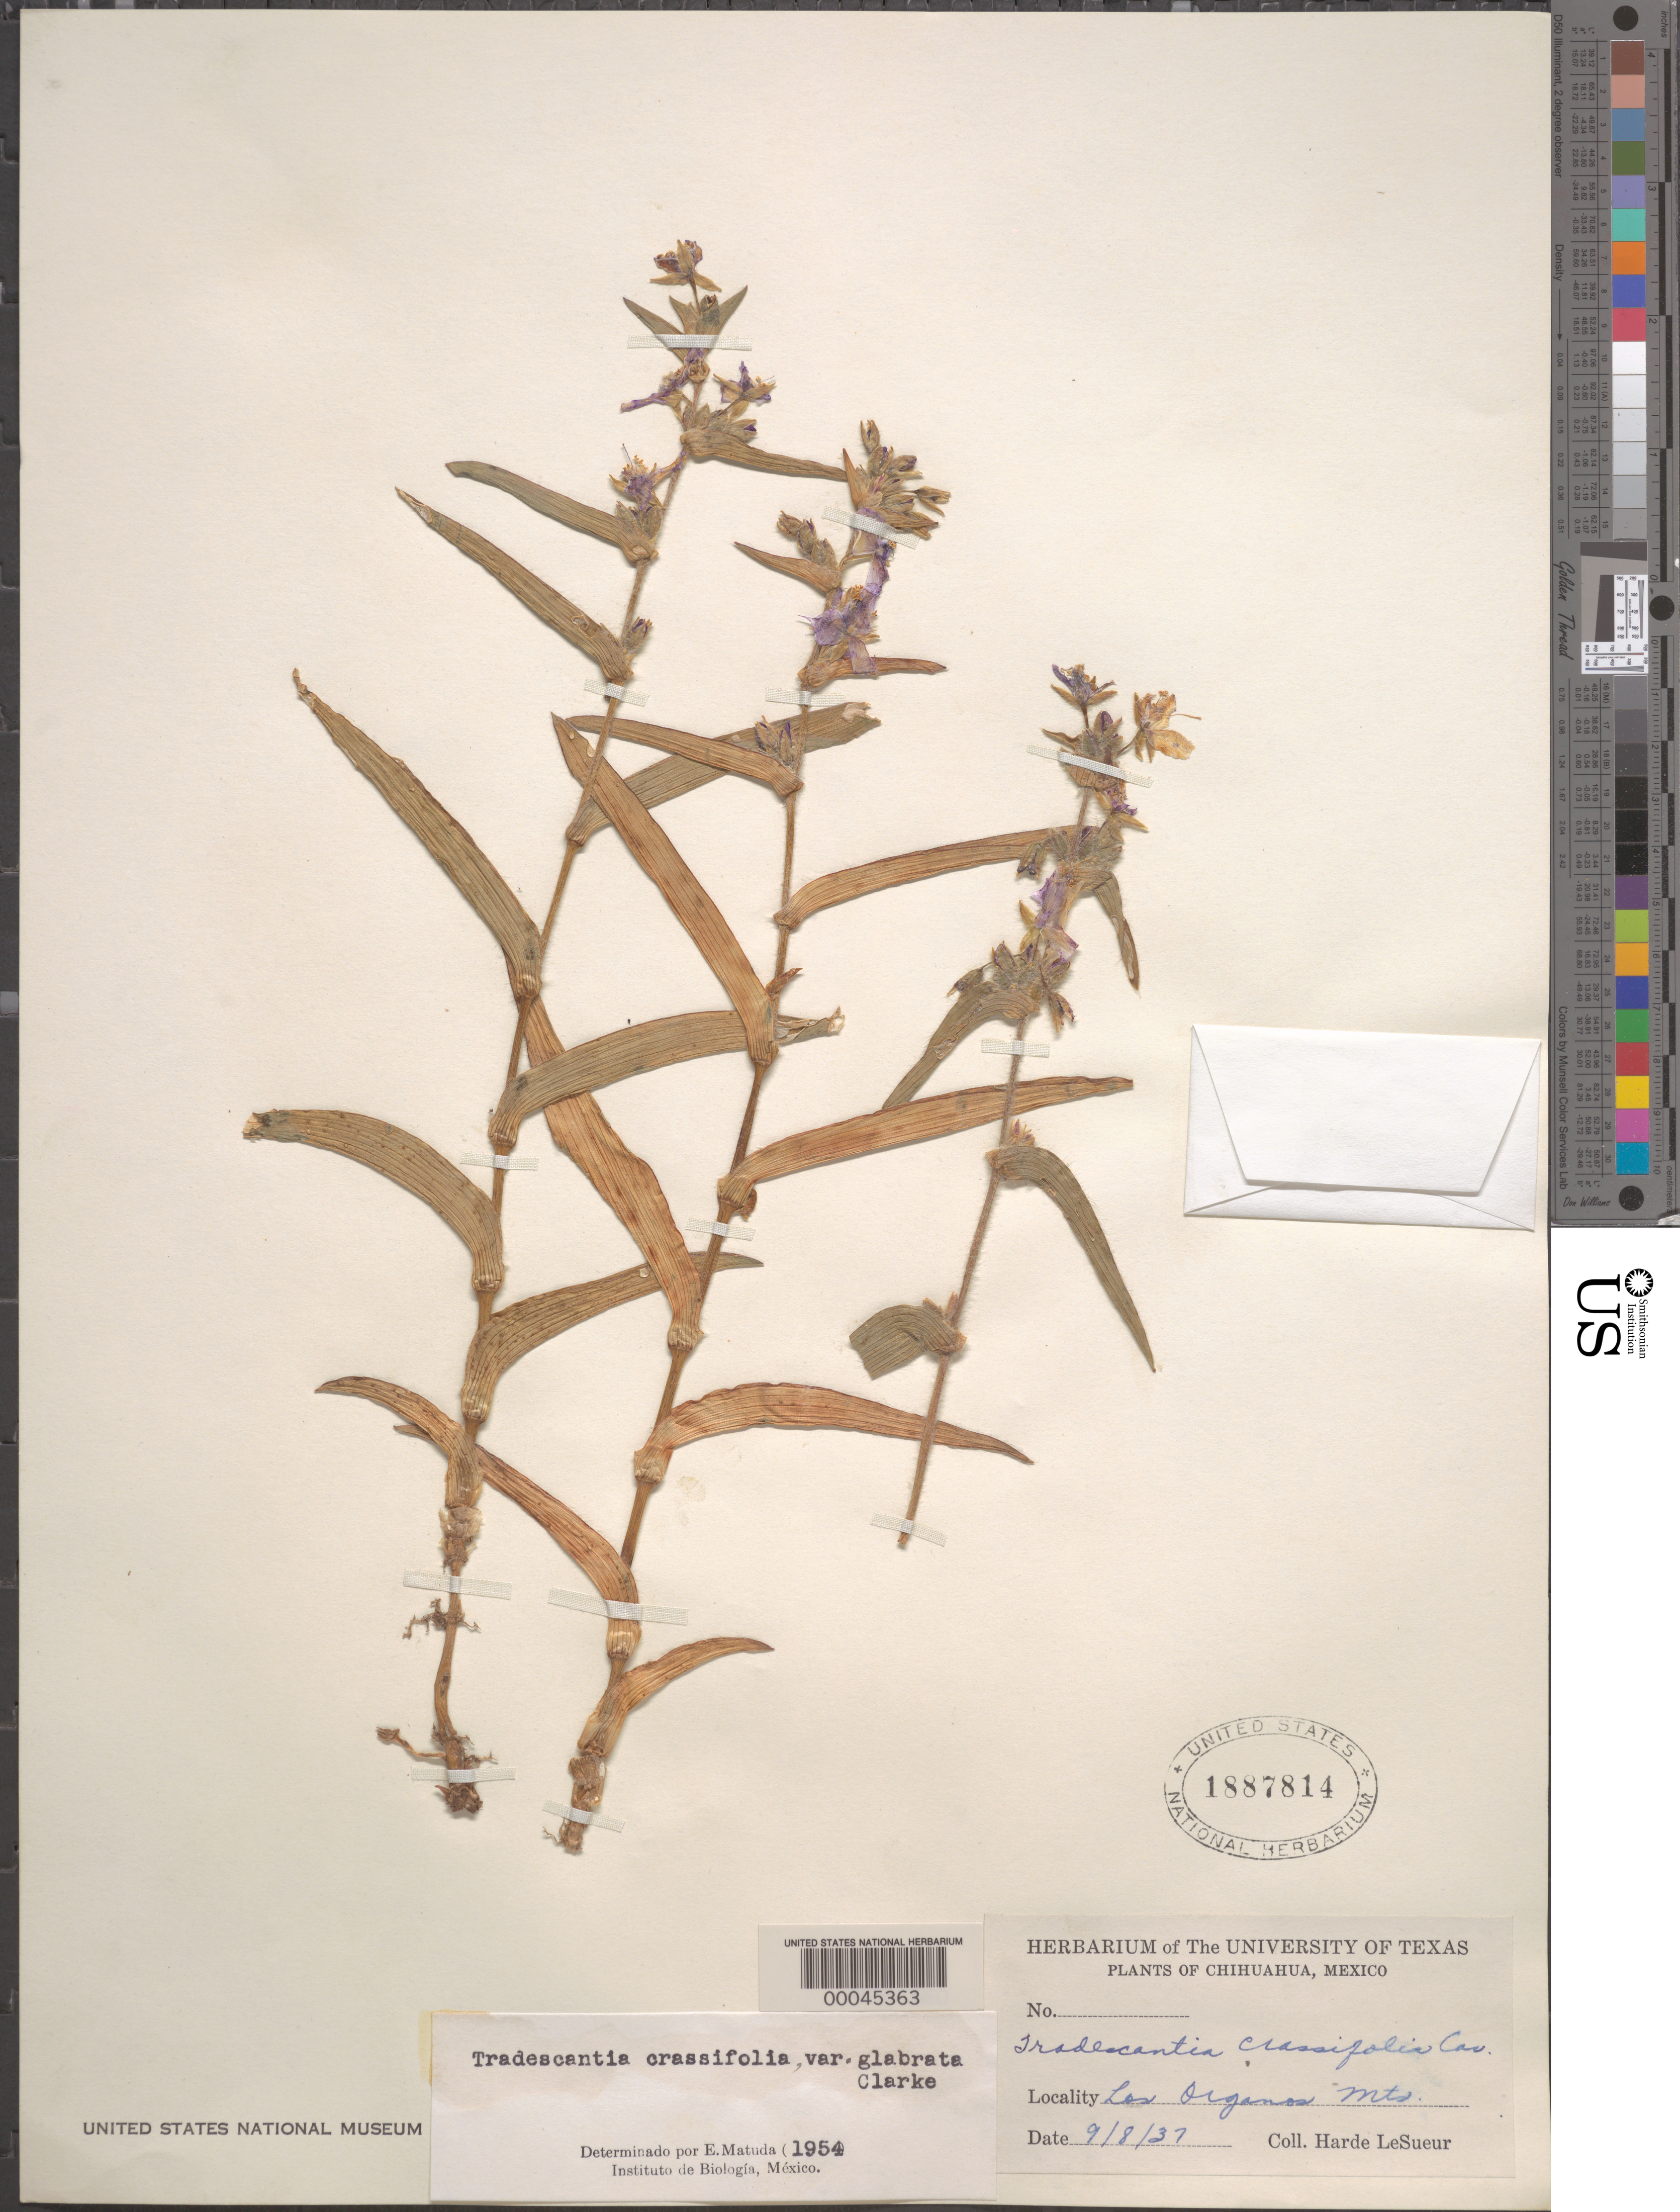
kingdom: Plantae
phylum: Tracheophyta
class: Liliopsida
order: Commelinales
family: Commelinaceae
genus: Tradescantia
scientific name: Tradescantia crassifolia var. glabrata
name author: C.B. Clarke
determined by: Matuda, E.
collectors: D. H. LeSueur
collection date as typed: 08 Sep 1937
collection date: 1937-09-08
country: Mexico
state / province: Chihuahua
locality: Organ mts.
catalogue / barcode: US 1887814